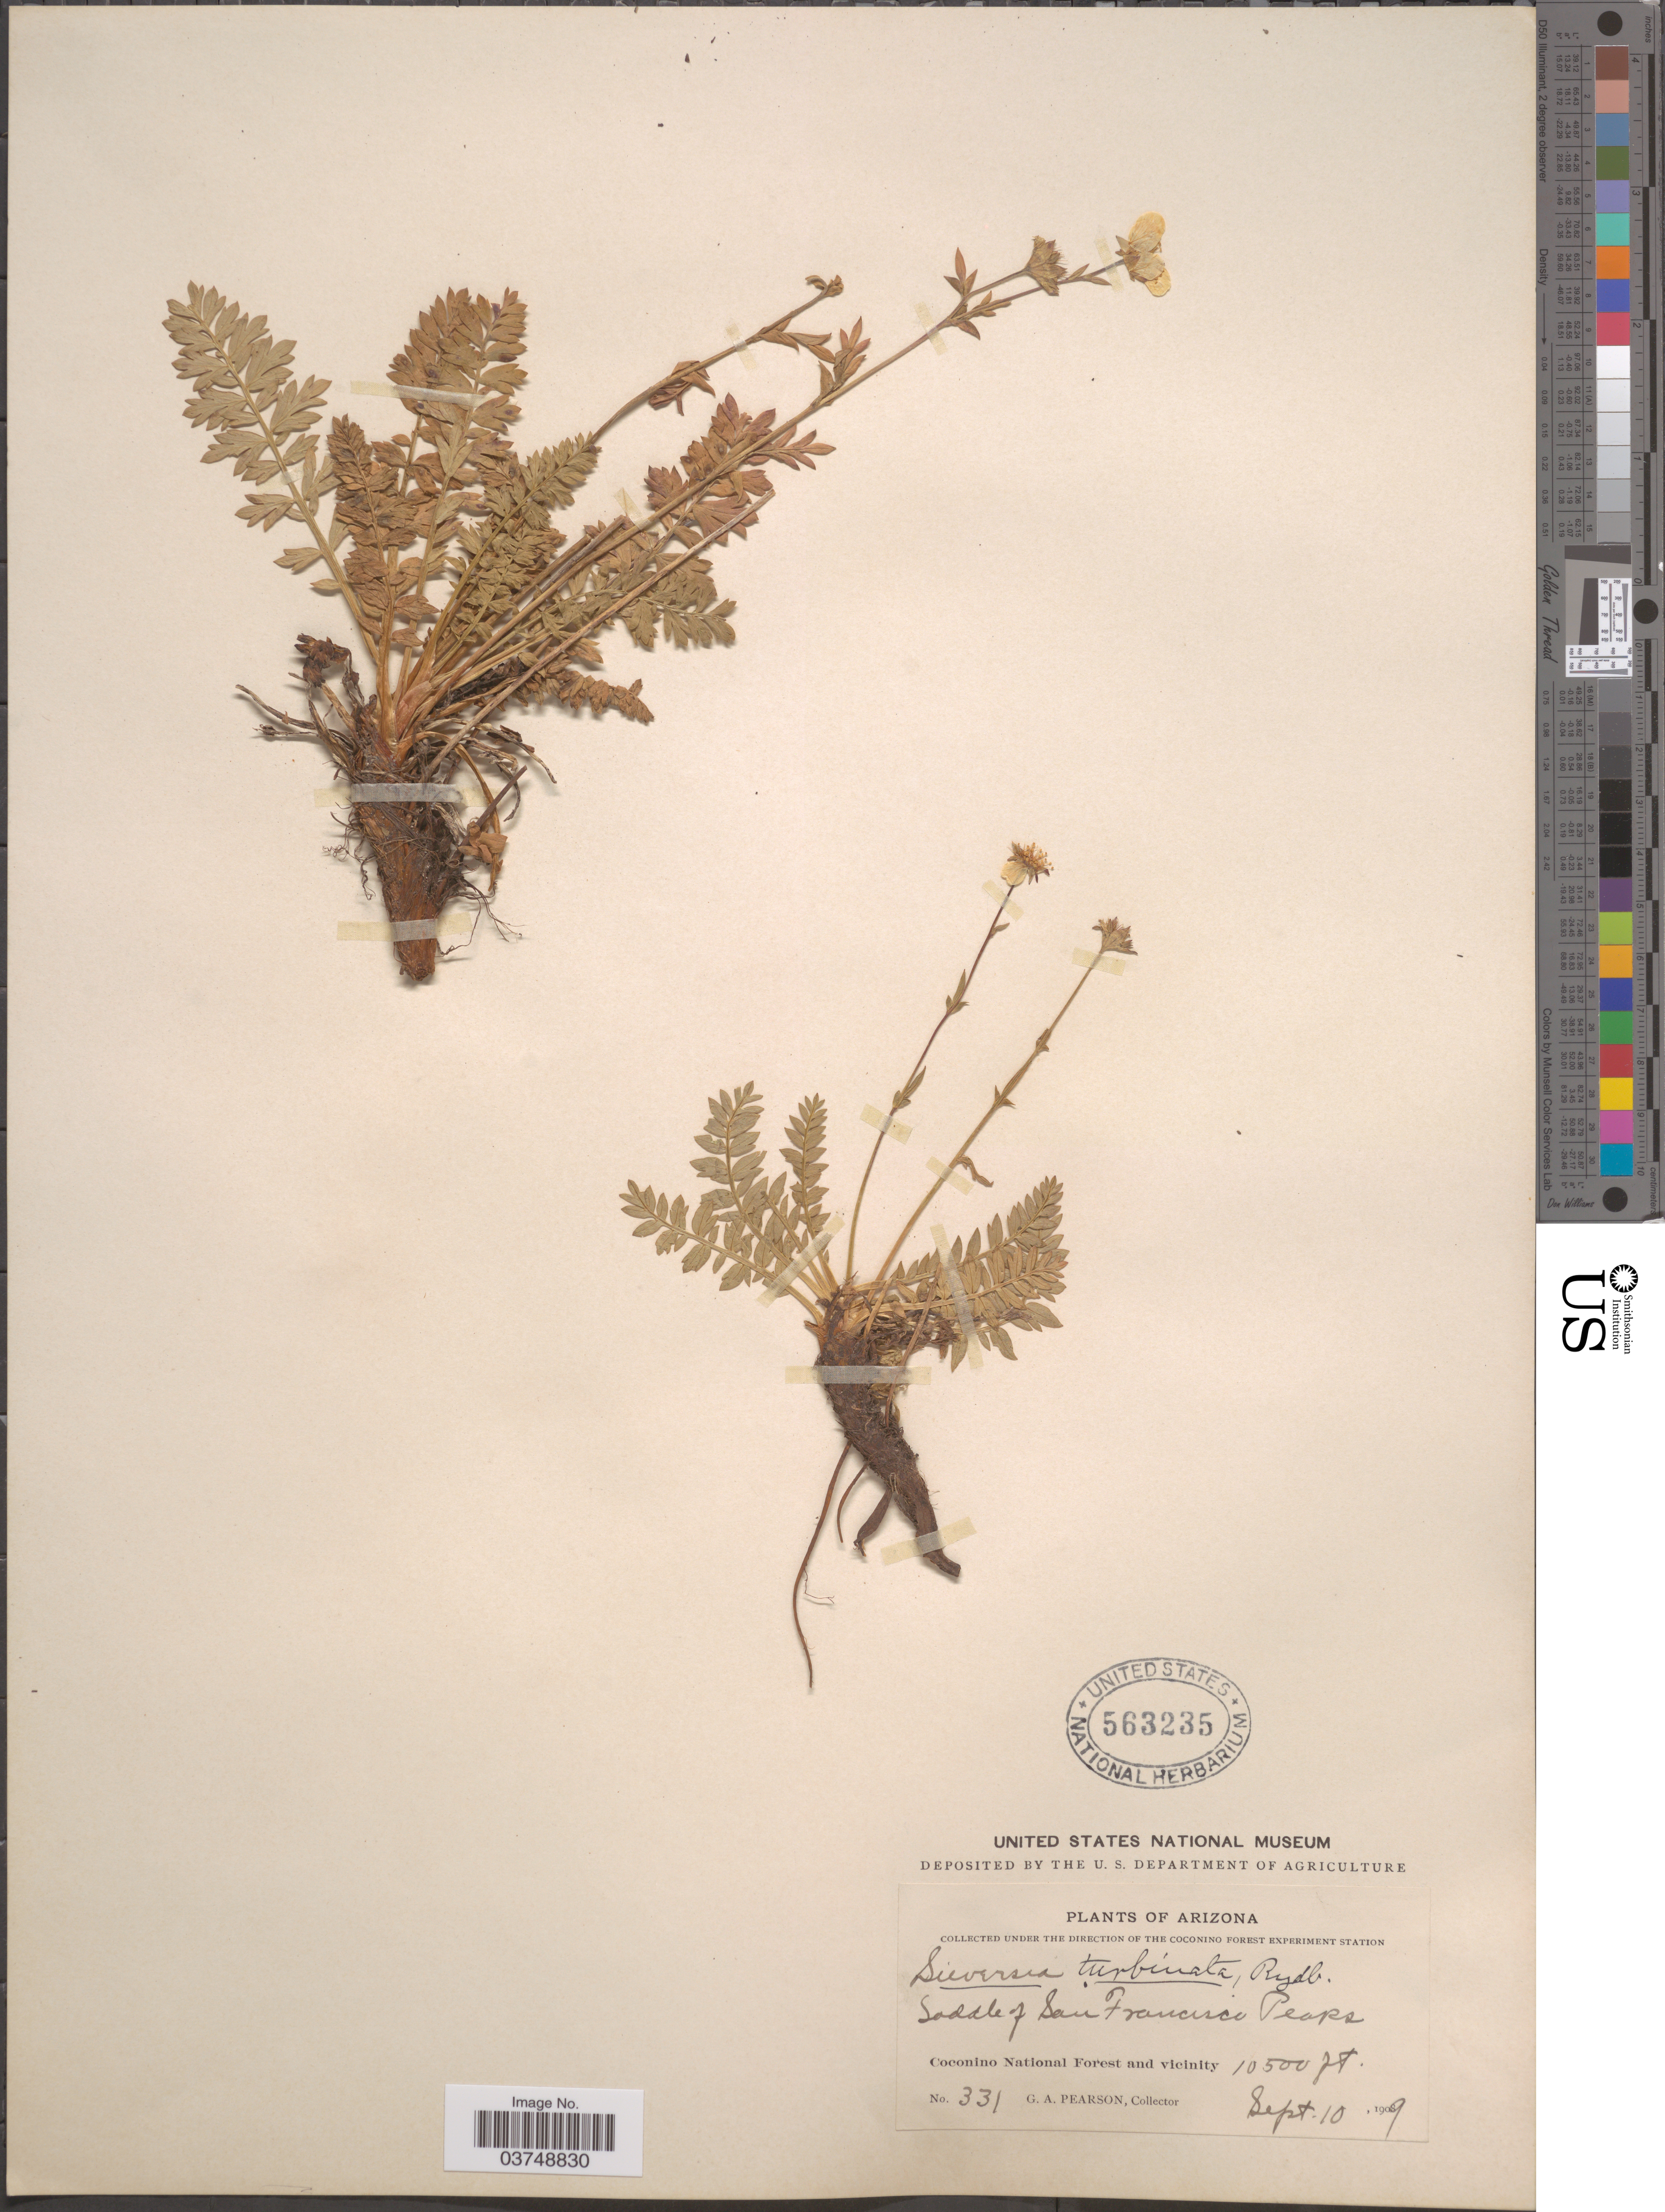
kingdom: Plantae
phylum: Tracheophyta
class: Magnoliopsida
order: Rosales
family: Rosaceae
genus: Geum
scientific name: Geum rossii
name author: (R. Br.) Ser.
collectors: G. Pearson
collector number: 331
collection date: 1909-09-10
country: United States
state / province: Arizona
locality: Saddle of San Francisco Peaks. Coconino National Forest and vicinity.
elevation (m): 3200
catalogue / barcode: US 563235